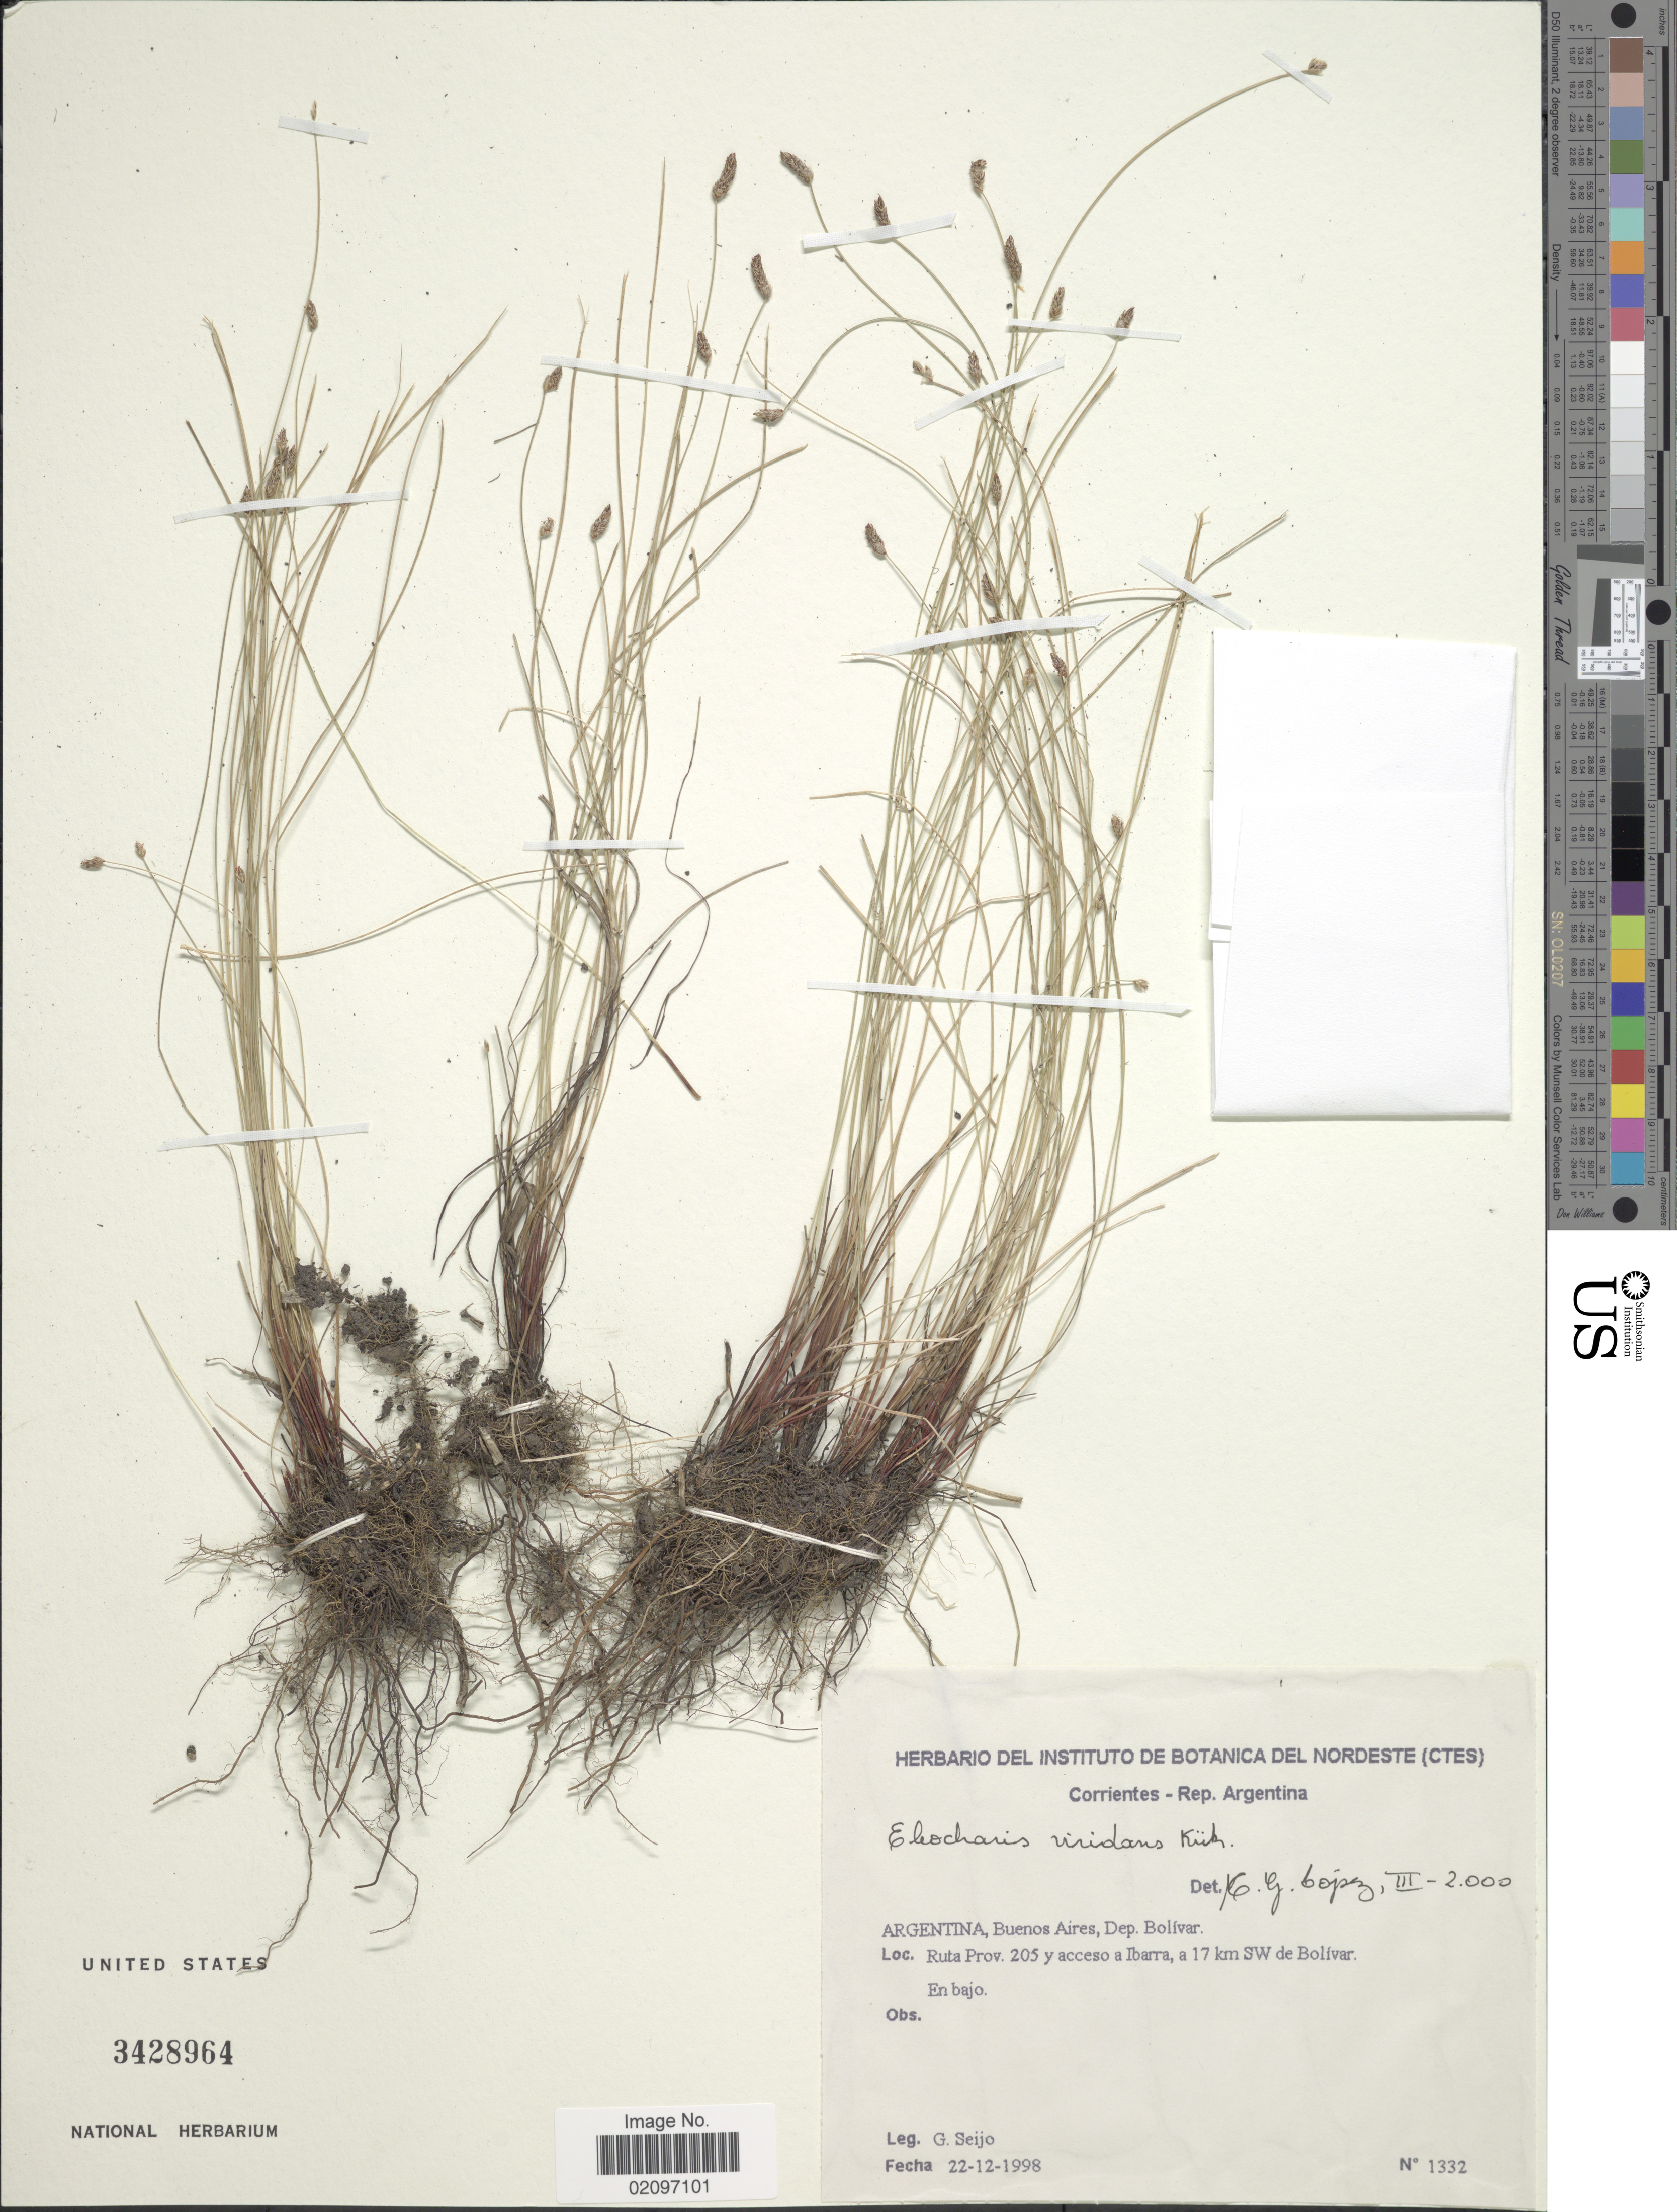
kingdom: Plantae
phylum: Tracheophyta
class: Liliopsida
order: Poales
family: Cyperaceae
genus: Eleocharis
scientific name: Eleocharis viridans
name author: Kük. ex Osten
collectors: G. Seijo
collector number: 1332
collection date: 1998-12-22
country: Argentina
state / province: Corrientes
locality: Argentina, Buenos Aires, Dep. Bolivar, Ruta Prov. 205 y acceso a Ibarra, a 17 km SW de Bolivar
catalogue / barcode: US 3428964